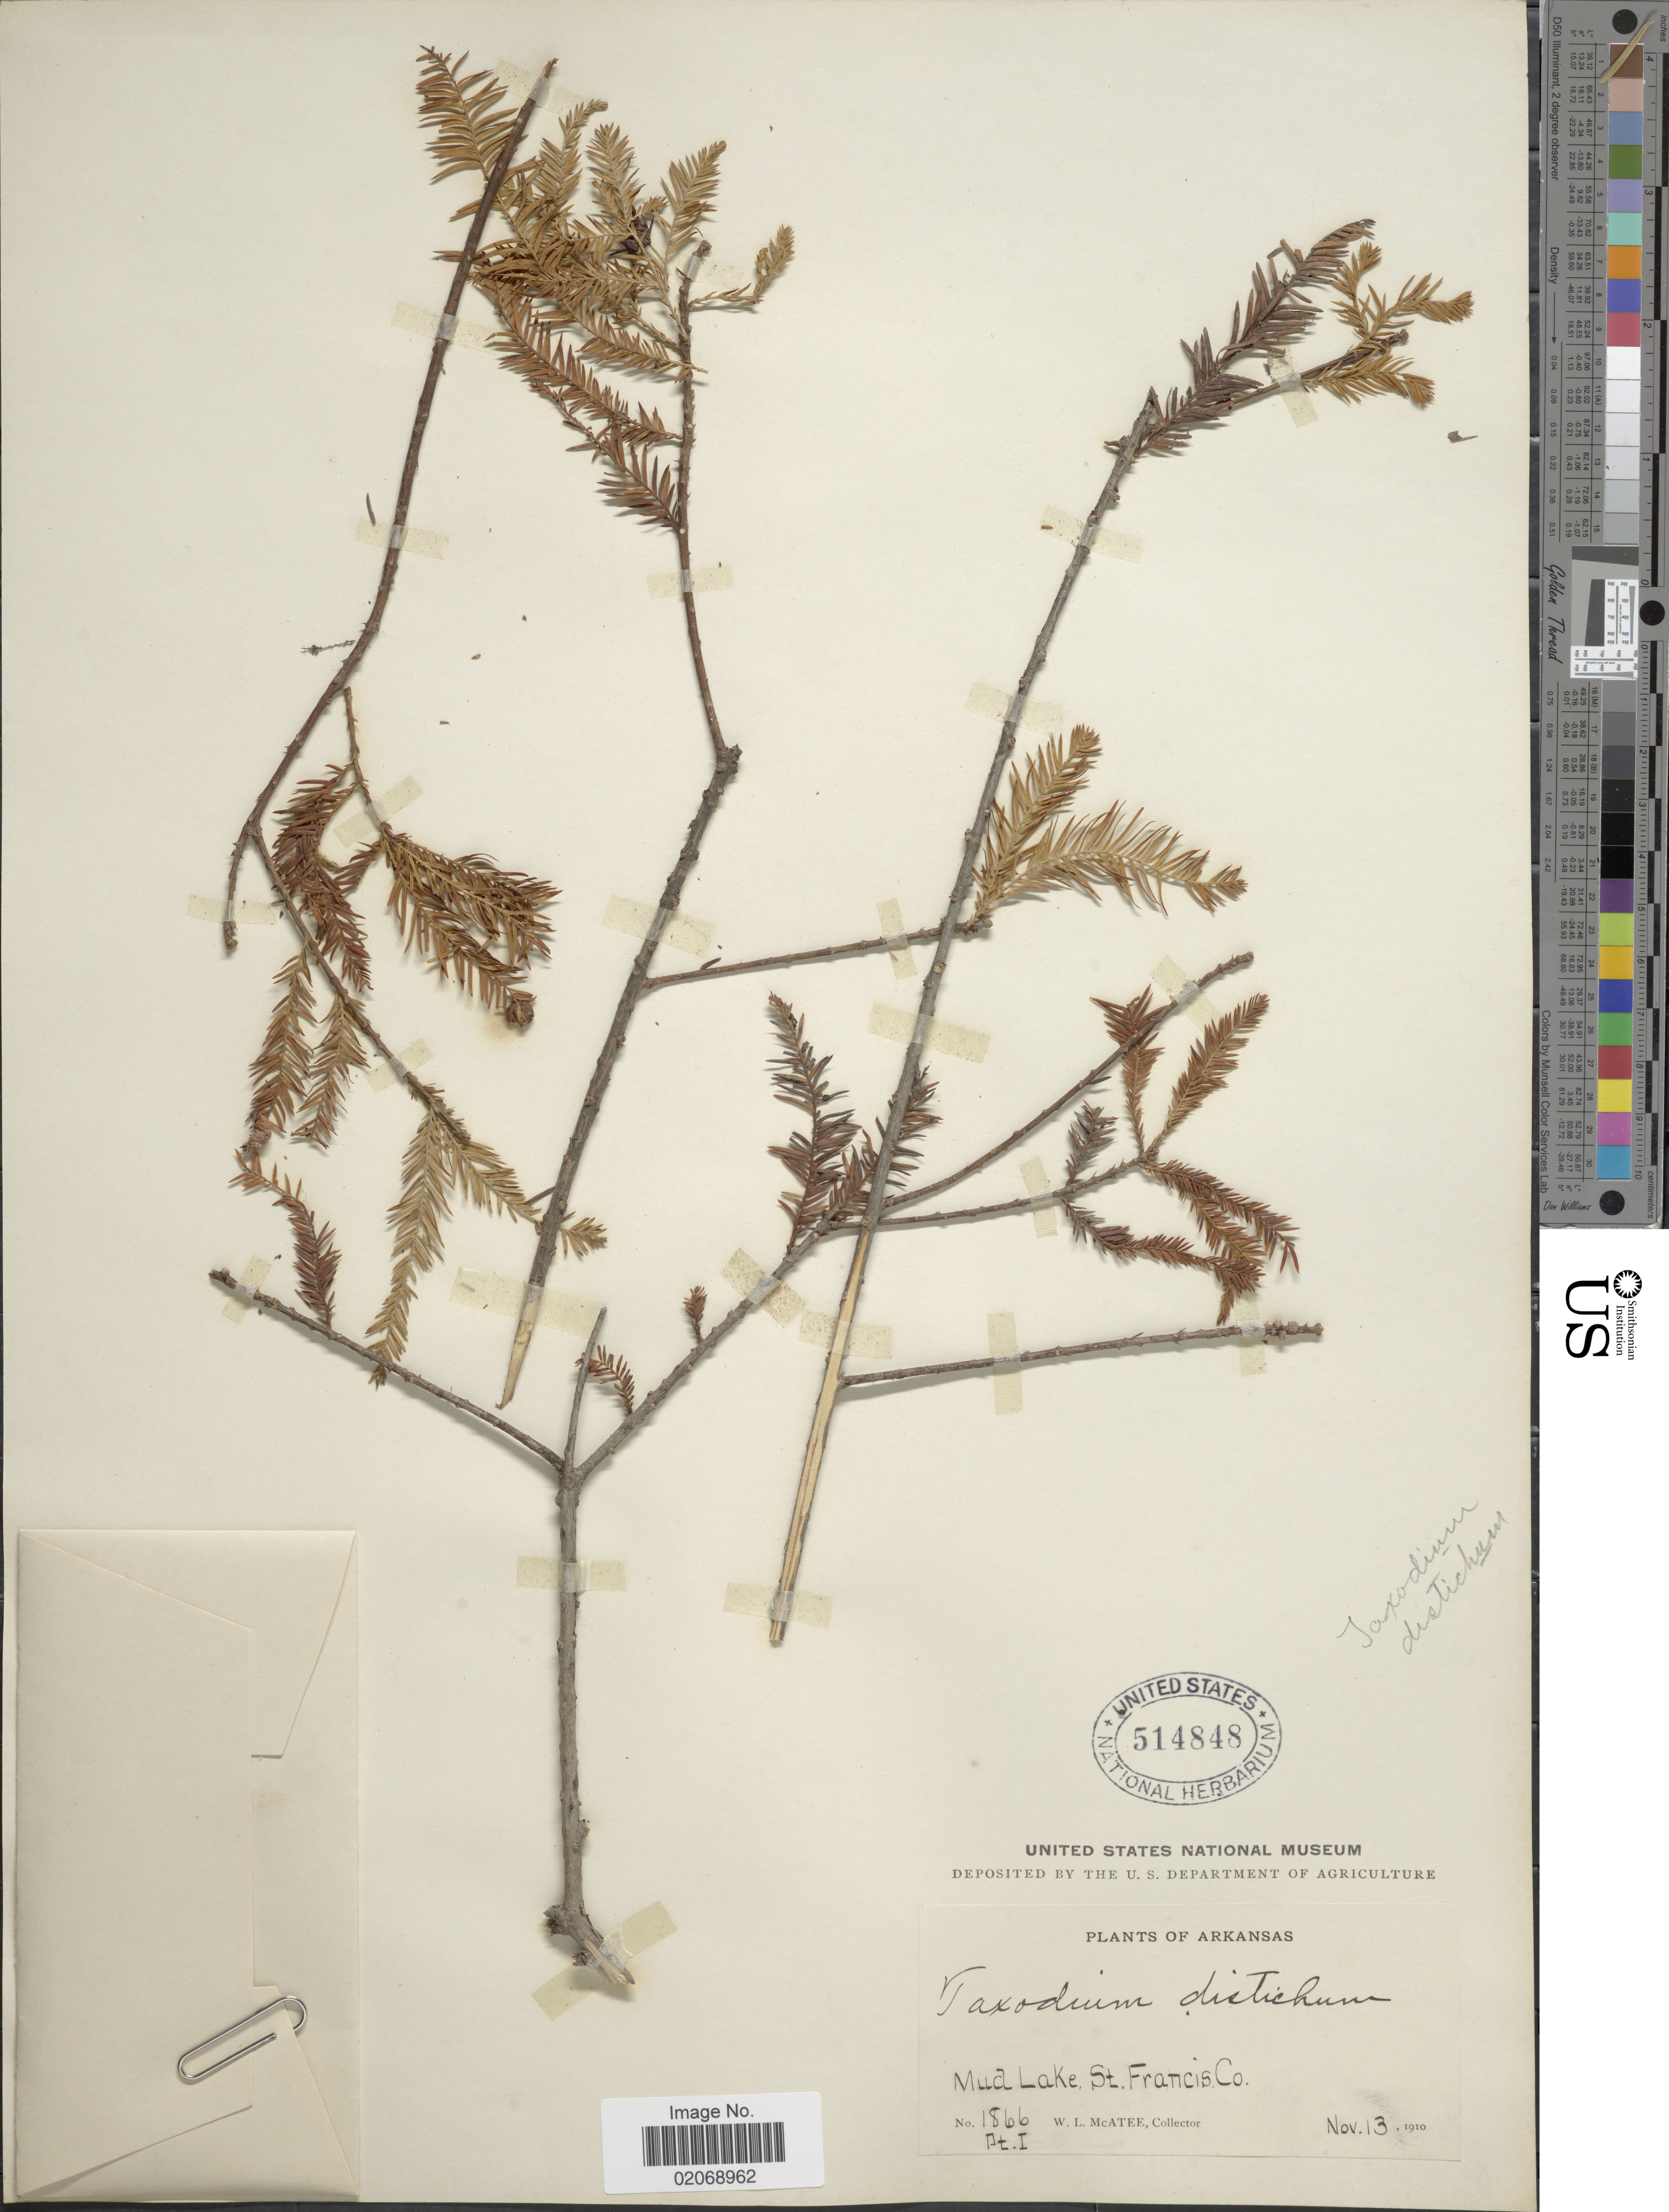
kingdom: Plantae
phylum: Tracheophyta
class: Pinopsida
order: Pinales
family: Cupressaceae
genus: Taxodium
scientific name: Taxodium distichum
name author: (L.) Rich.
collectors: W. McAtee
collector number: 1866Pt.II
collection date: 1910-11-13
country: United States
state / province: Arkansas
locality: Mud Lake, St. Francis Co.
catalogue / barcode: US 514848